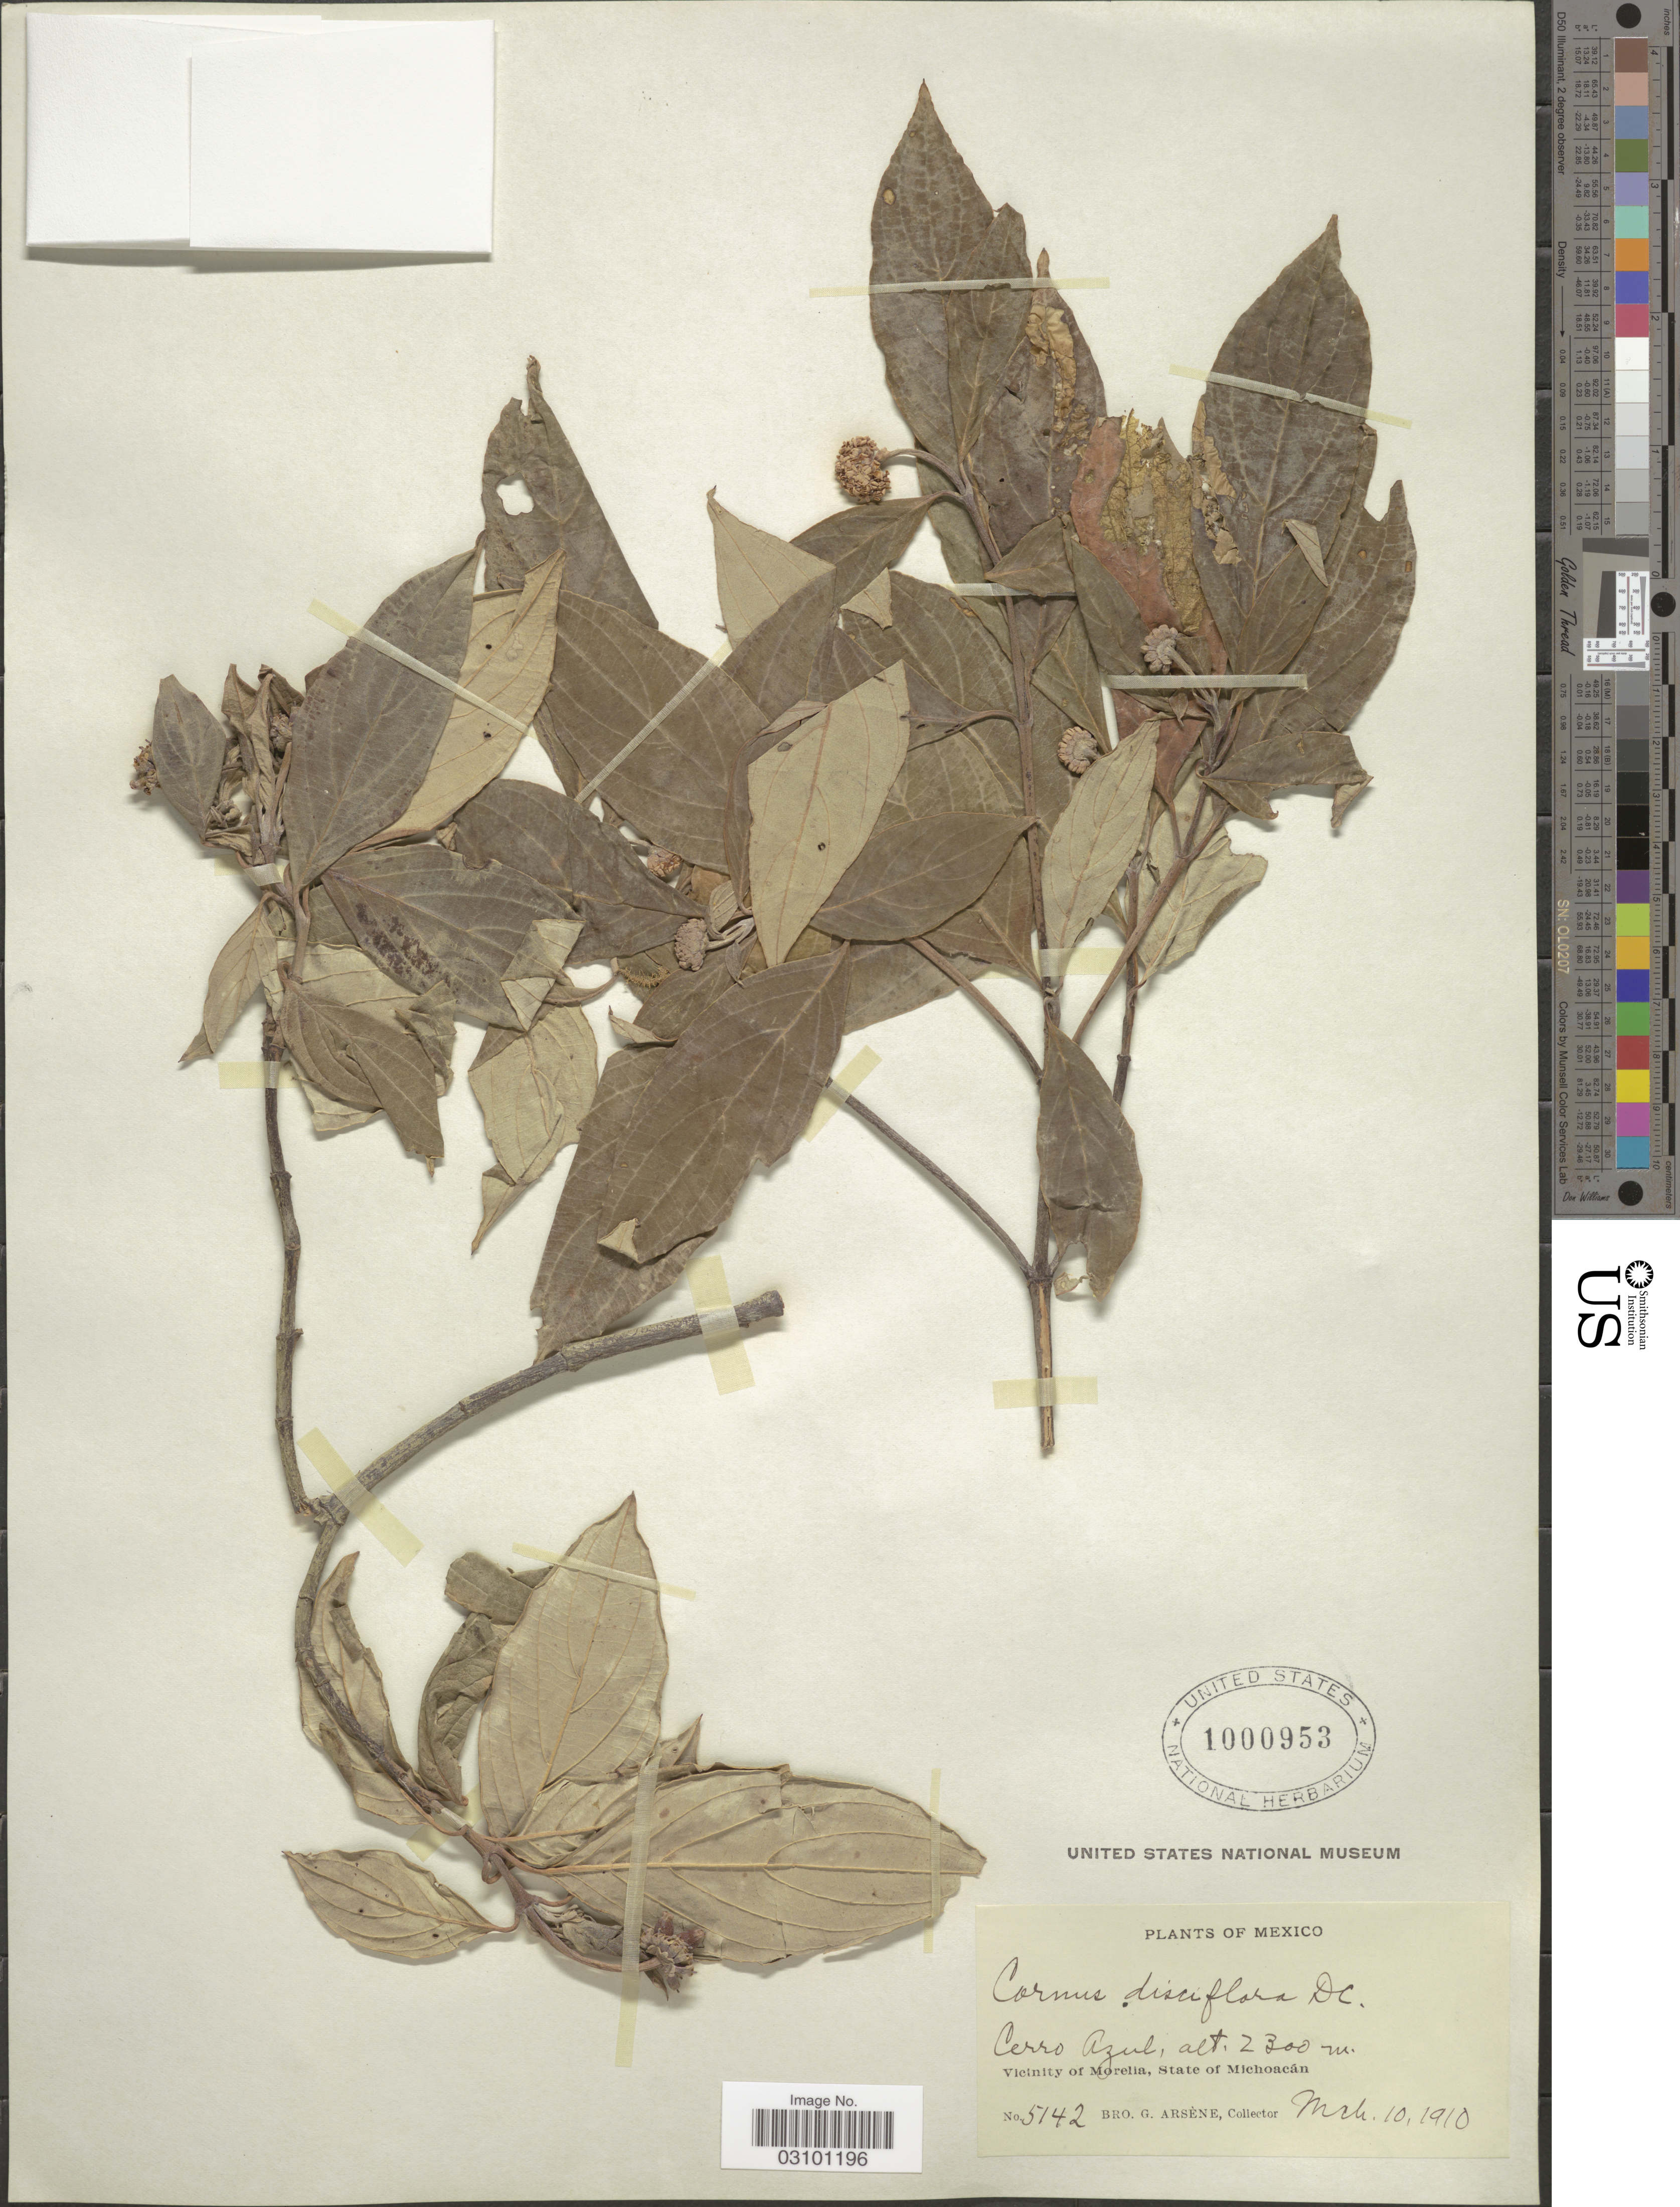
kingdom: Plantae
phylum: Tracheophyta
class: Magnoliopsida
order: Cornales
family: Cornaceae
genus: Cornus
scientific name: Cornus disciflora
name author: Moc. & Sessé ex DC.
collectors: Bro. G. Arsène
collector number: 5142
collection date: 1910-03-10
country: Mexico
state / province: Michoacán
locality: Cerro Azul. Vicinity of Morelia.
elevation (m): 2300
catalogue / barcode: US 1000953